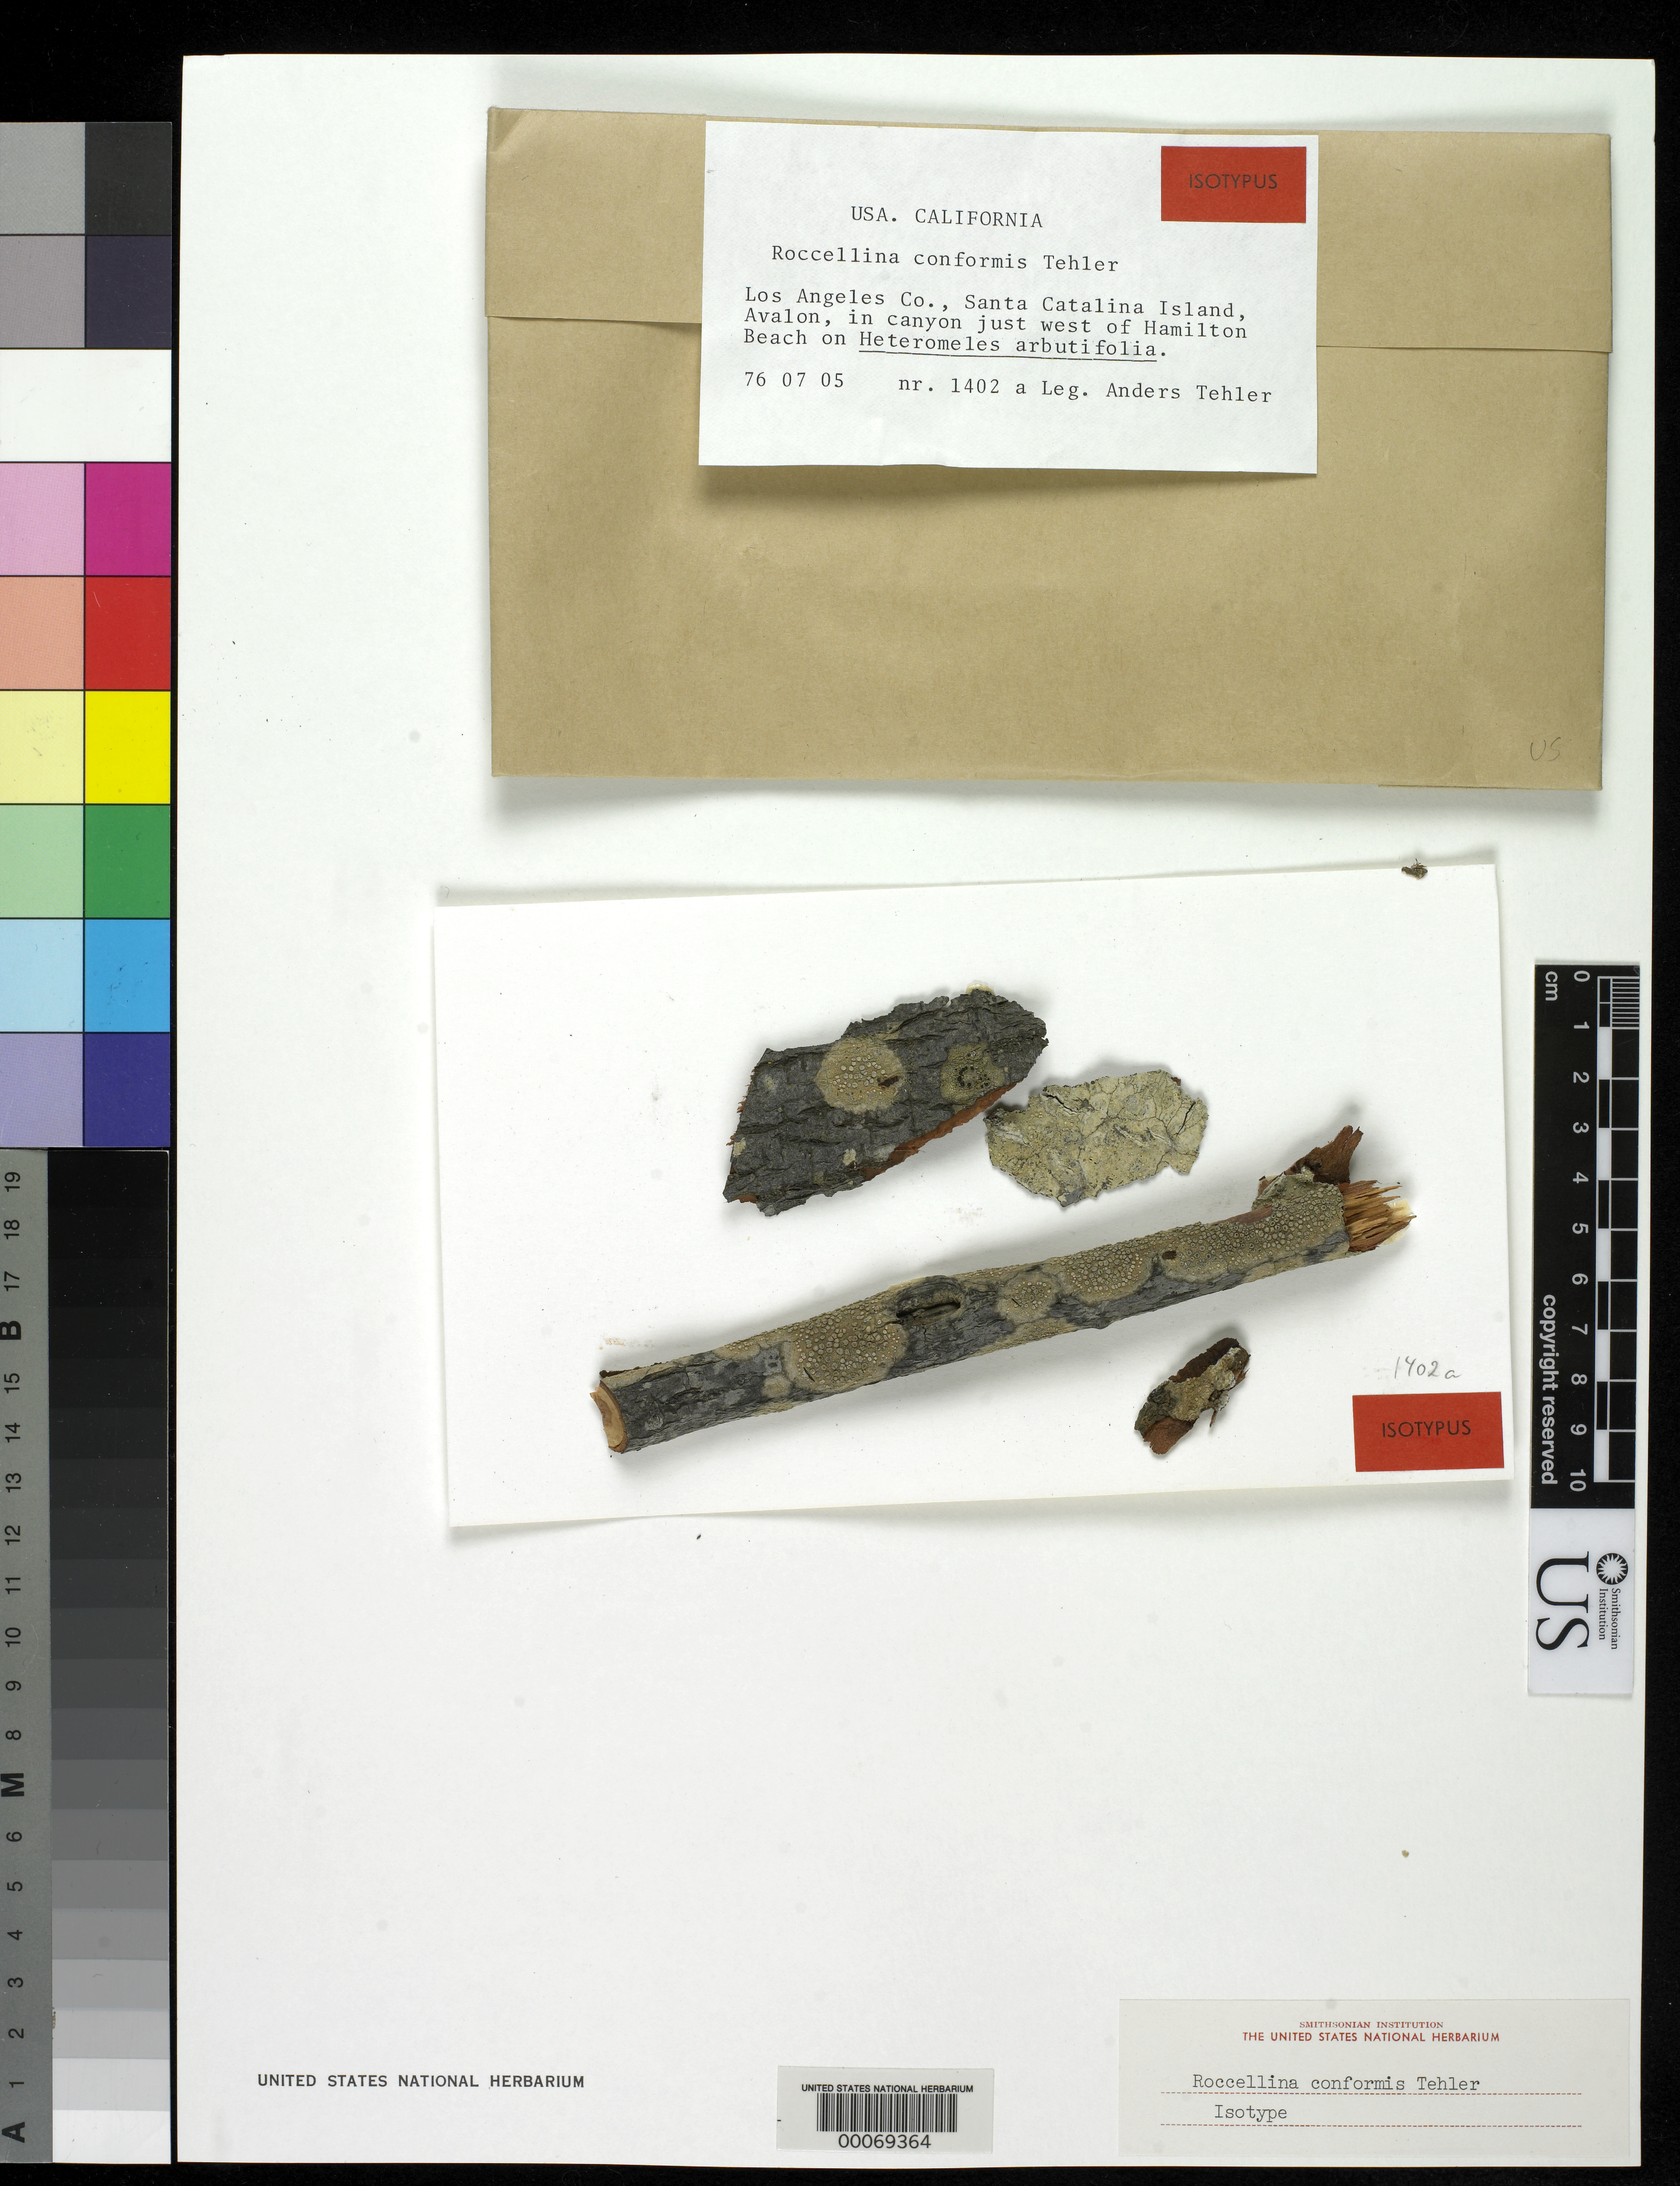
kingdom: Fungi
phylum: Ascomycota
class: Arthoniomycetes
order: Arthoniales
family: Roccellaceae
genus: Roccellina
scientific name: Roccellina conformis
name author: Tehler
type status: Isotype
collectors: A. Tehler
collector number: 1402 a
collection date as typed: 05 Jul 1976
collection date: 1976-07-05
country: United States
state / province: California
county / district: Los Angeles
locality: Santa Cantalina Island, Avalon, just W of Hamilton Beach.